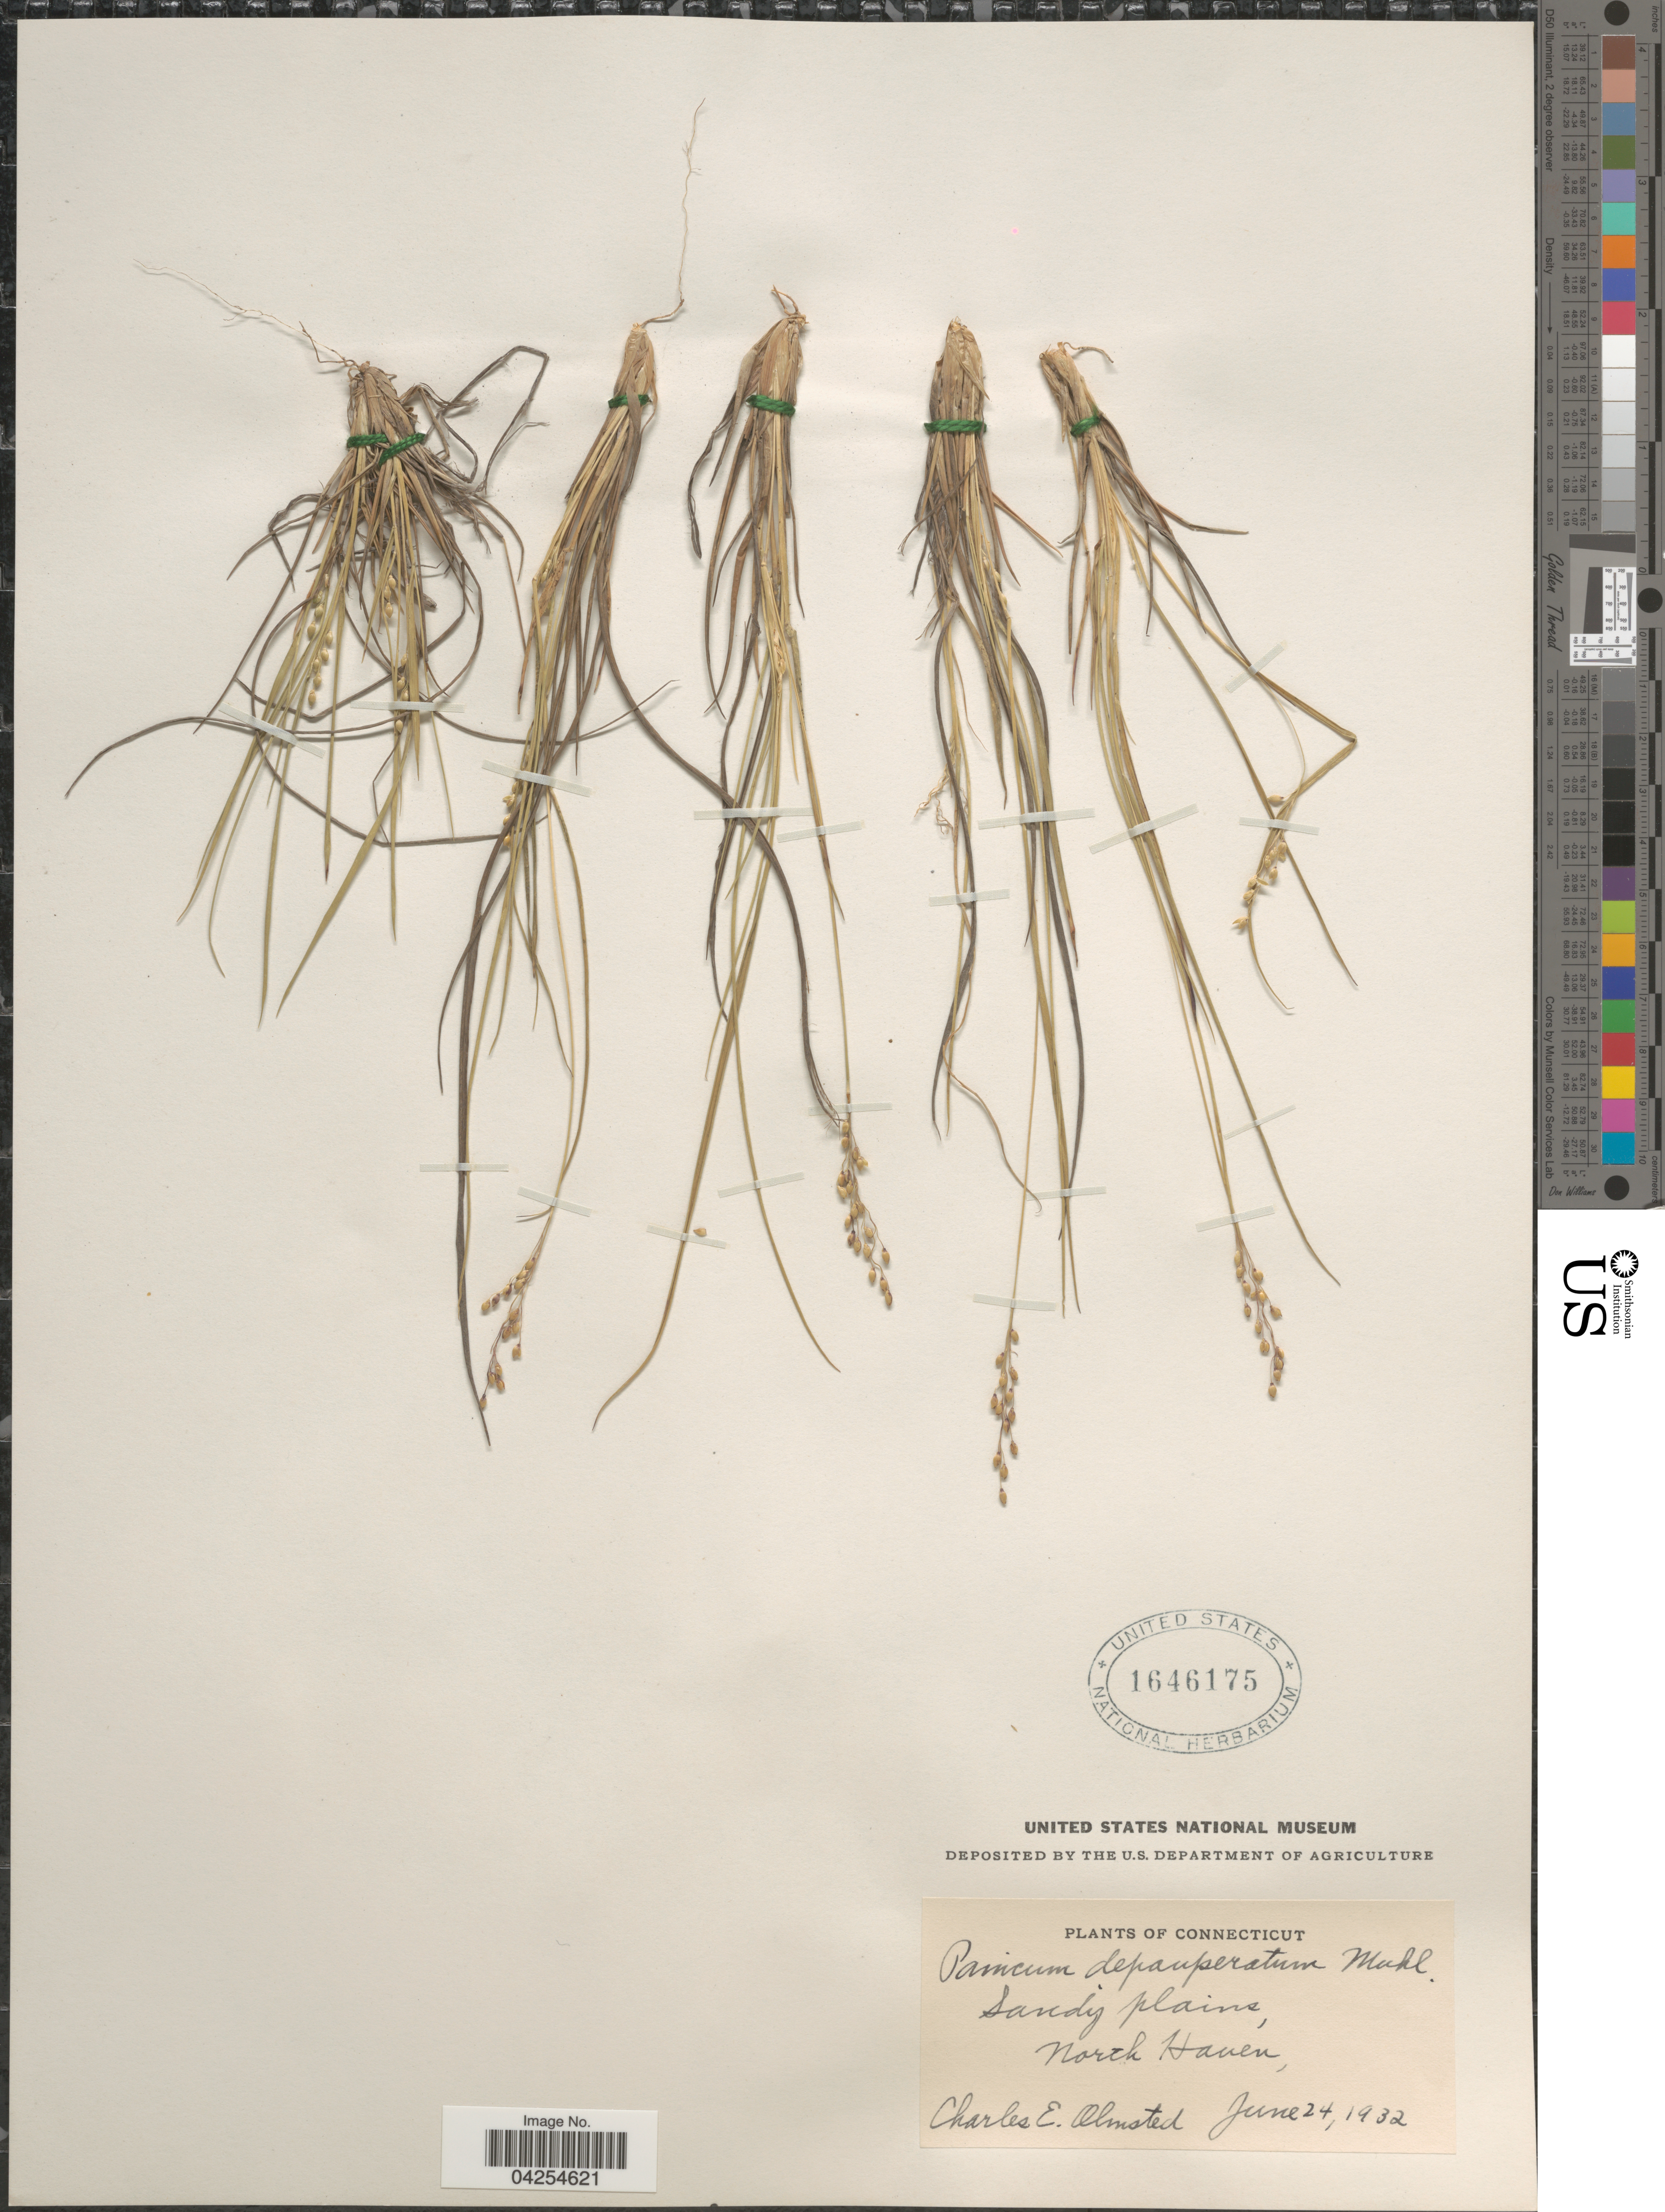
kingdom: Plantae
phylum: Tracheophyta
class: Liliopsida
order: Poales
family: Poaceae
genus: Dichanthelium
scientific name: Dichanthelium depauperatum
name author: (Muhl.) Gould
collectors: C. Olmsted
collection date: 1932-06-24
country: United States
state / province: Connecticut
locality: North Haven.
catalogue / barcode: US 1646175